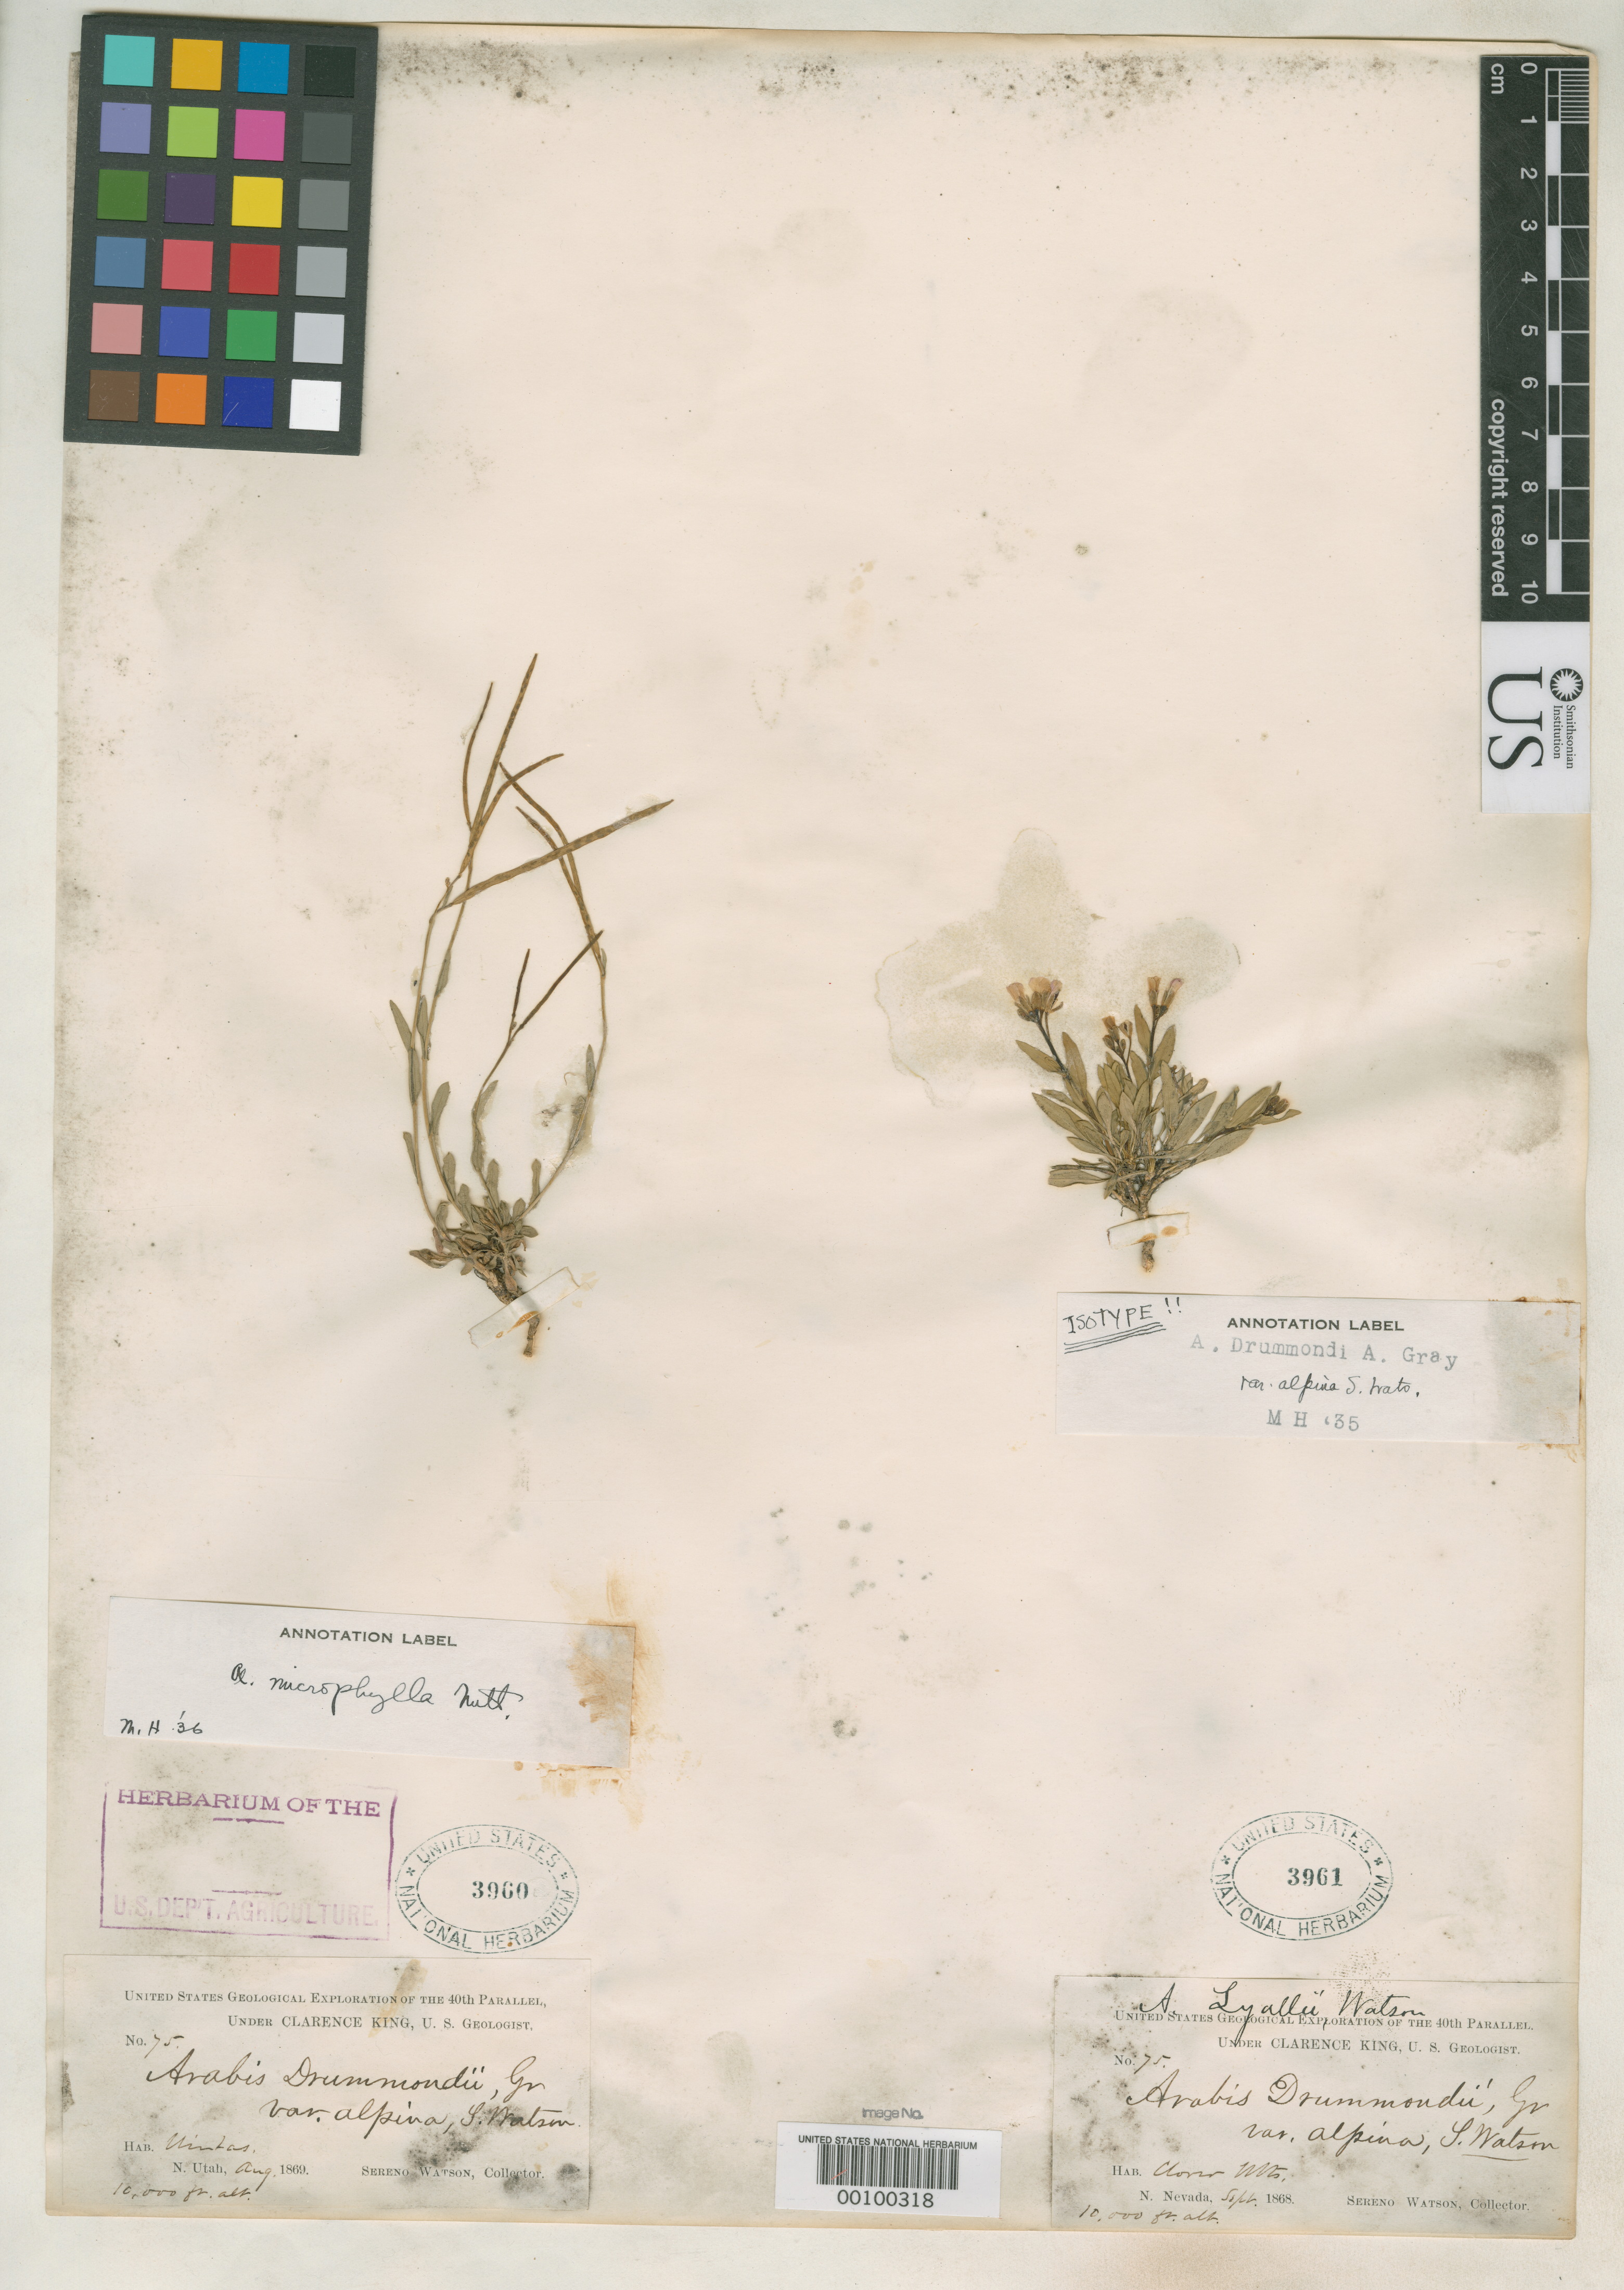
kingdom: Plantae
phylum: Tracheophyta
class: Magnoliopsida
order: Brassicales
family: Brassicaceae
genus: Arabis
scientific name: Arabis drummondii var. alpina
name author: S. Watson in C. King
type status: Isosyntype; Isolectotype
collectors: S. Watson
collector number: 75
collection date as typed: Sep 1868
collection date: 1868-09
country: United States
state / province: Nevada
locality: Clover Mountains.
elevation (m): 3048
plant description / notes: Mounted on same sheet with USNH 3960.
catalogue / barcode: US 3961